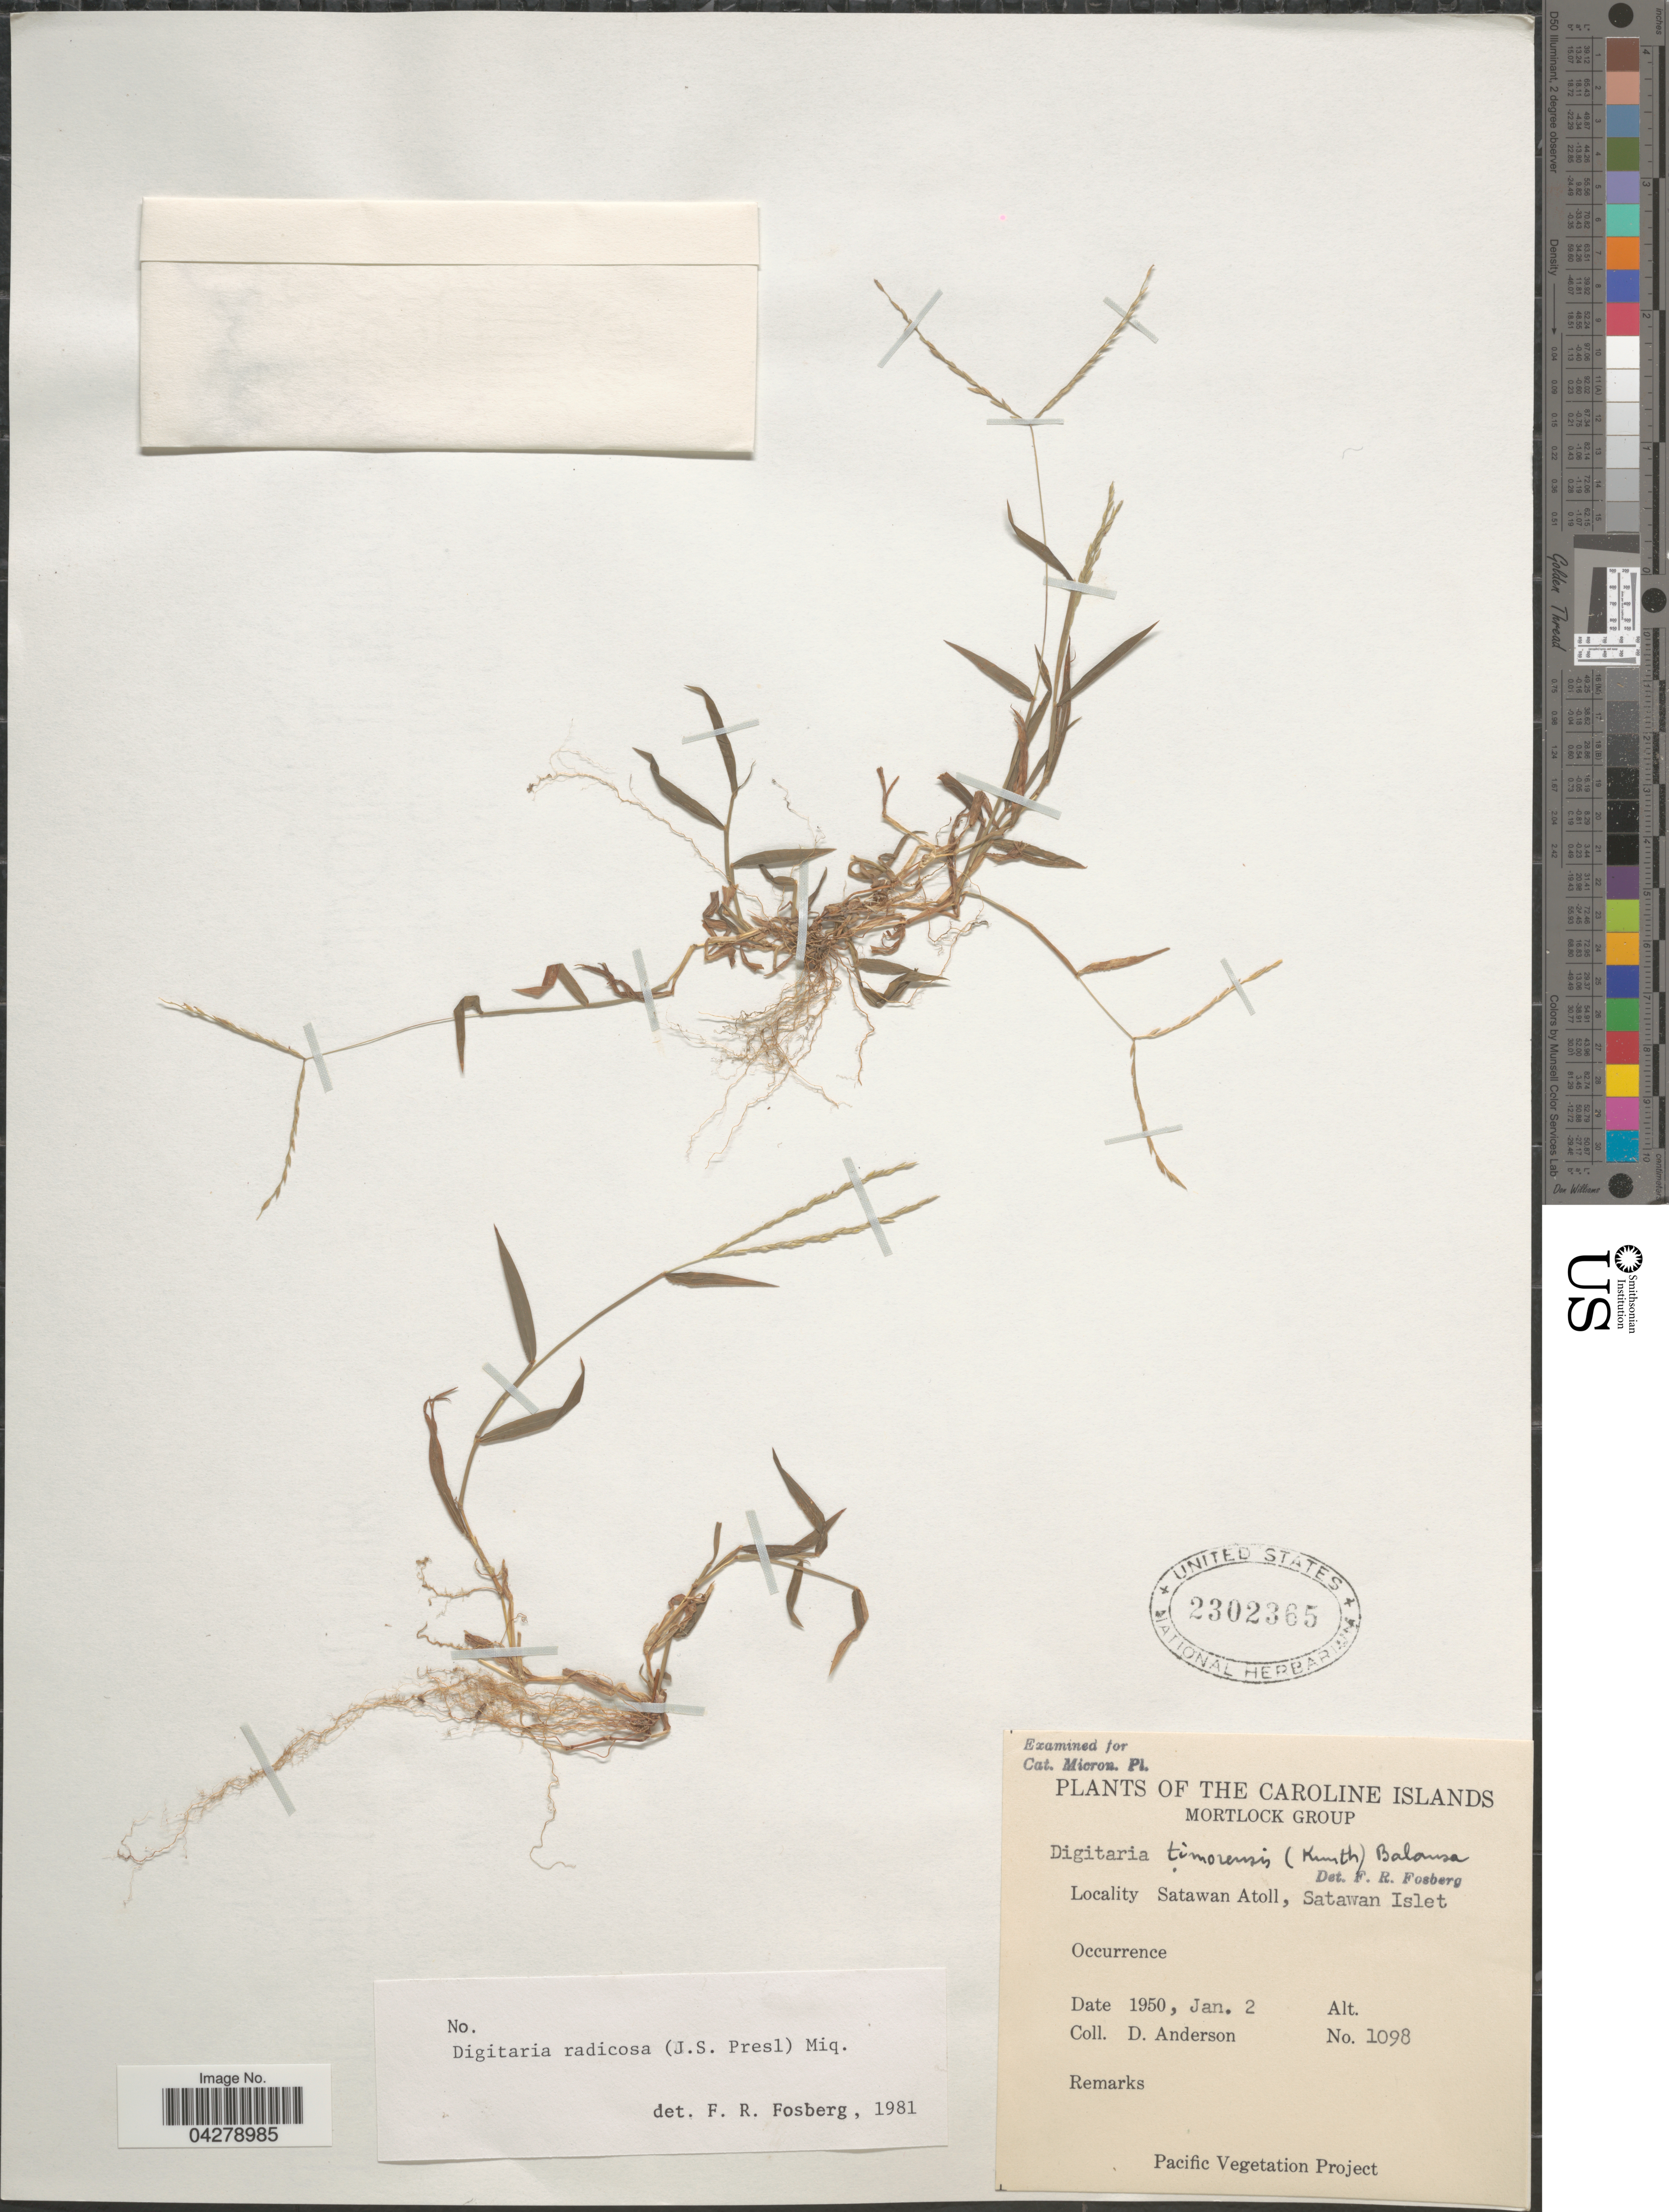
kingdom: Plantae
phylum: Tracheophyta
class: Liliopsida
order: Poales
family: Poaceae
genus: Digitaria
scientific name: Digitaria radicosa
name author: (J. Presl) Miq.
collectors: D. Anderson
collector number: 1098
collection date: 1950-01-02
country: Micronesia, Federated States of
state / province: Truk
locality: The Caroline Islands. Mortlock Group. Satawan Atoll, Satawan Islet.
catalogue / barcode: US 2302365